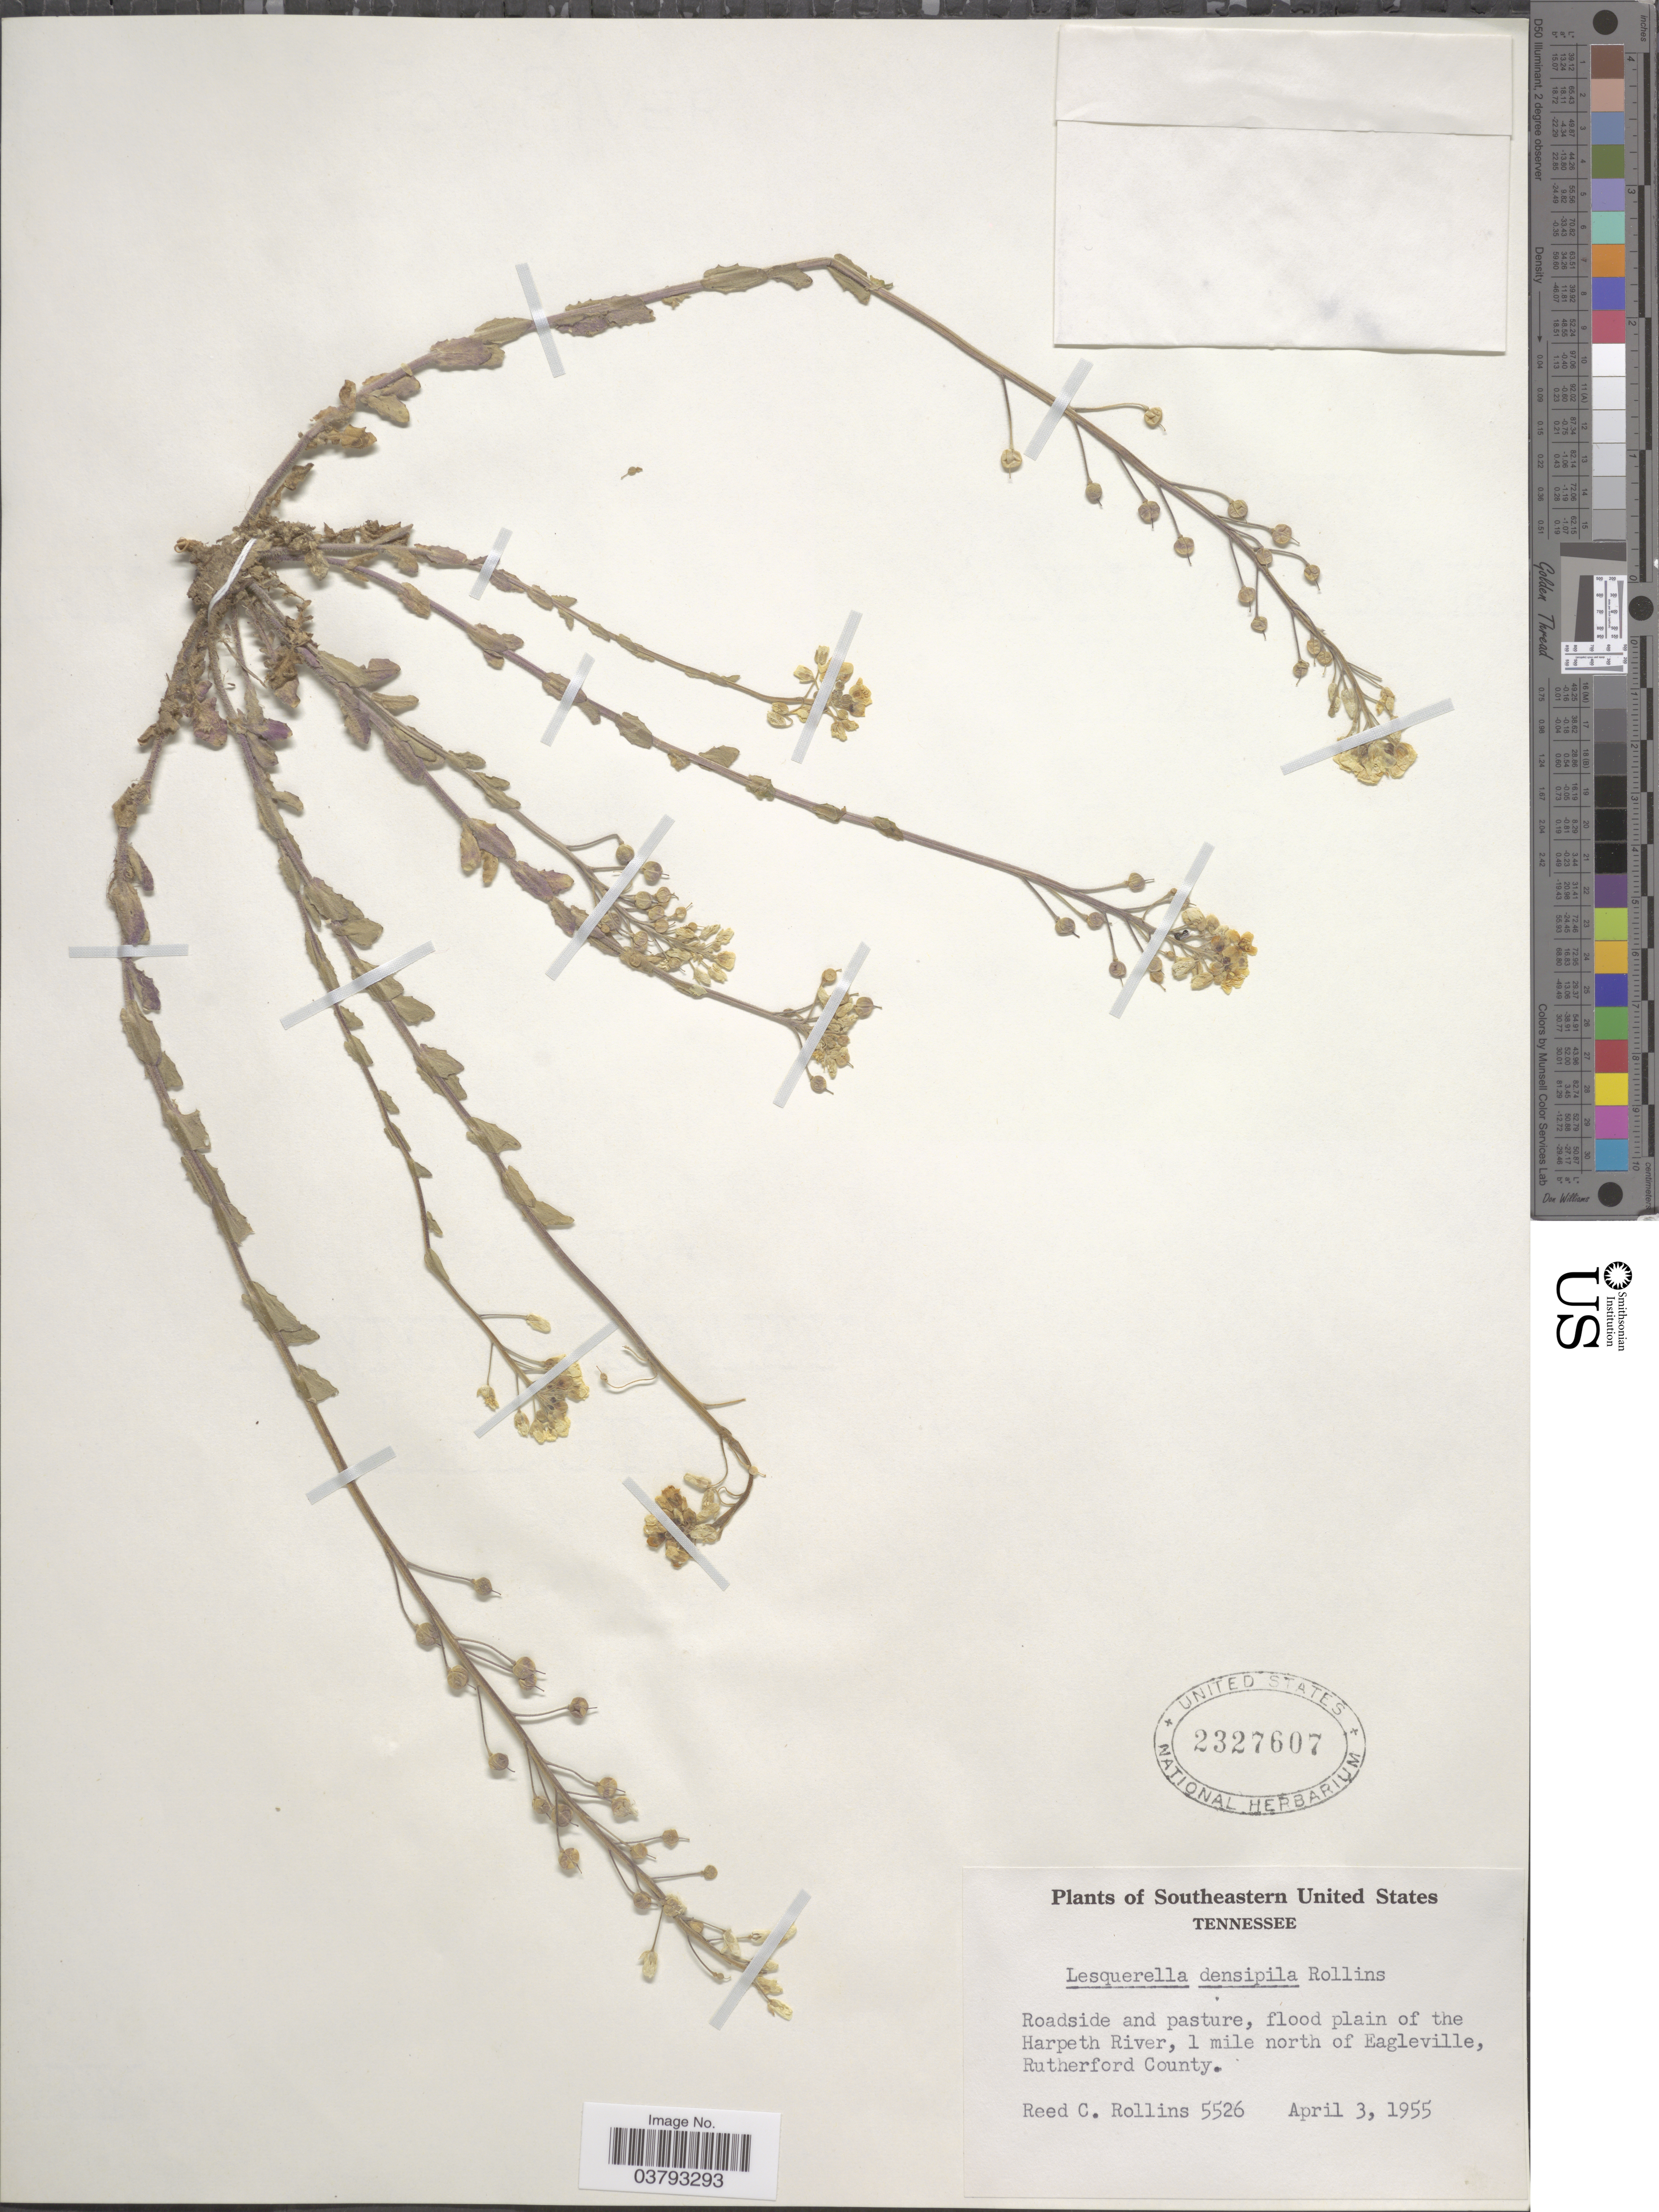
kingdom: Plantae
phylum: Tracheophyta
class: Magnoliopsida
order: Brassicales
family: Brassicaceae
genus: Lesquerella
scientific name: Lesquerella densipila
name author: Rollins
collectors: R. C. Rollins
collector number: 5526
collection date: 1955-04-03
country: United States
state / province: Tennessee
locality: Southeastern United States. Flood plain of the Harpeth River, 1 mile north of Eagleville, Rutherford County.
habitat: roadside and pasture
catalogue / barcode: US 2327607